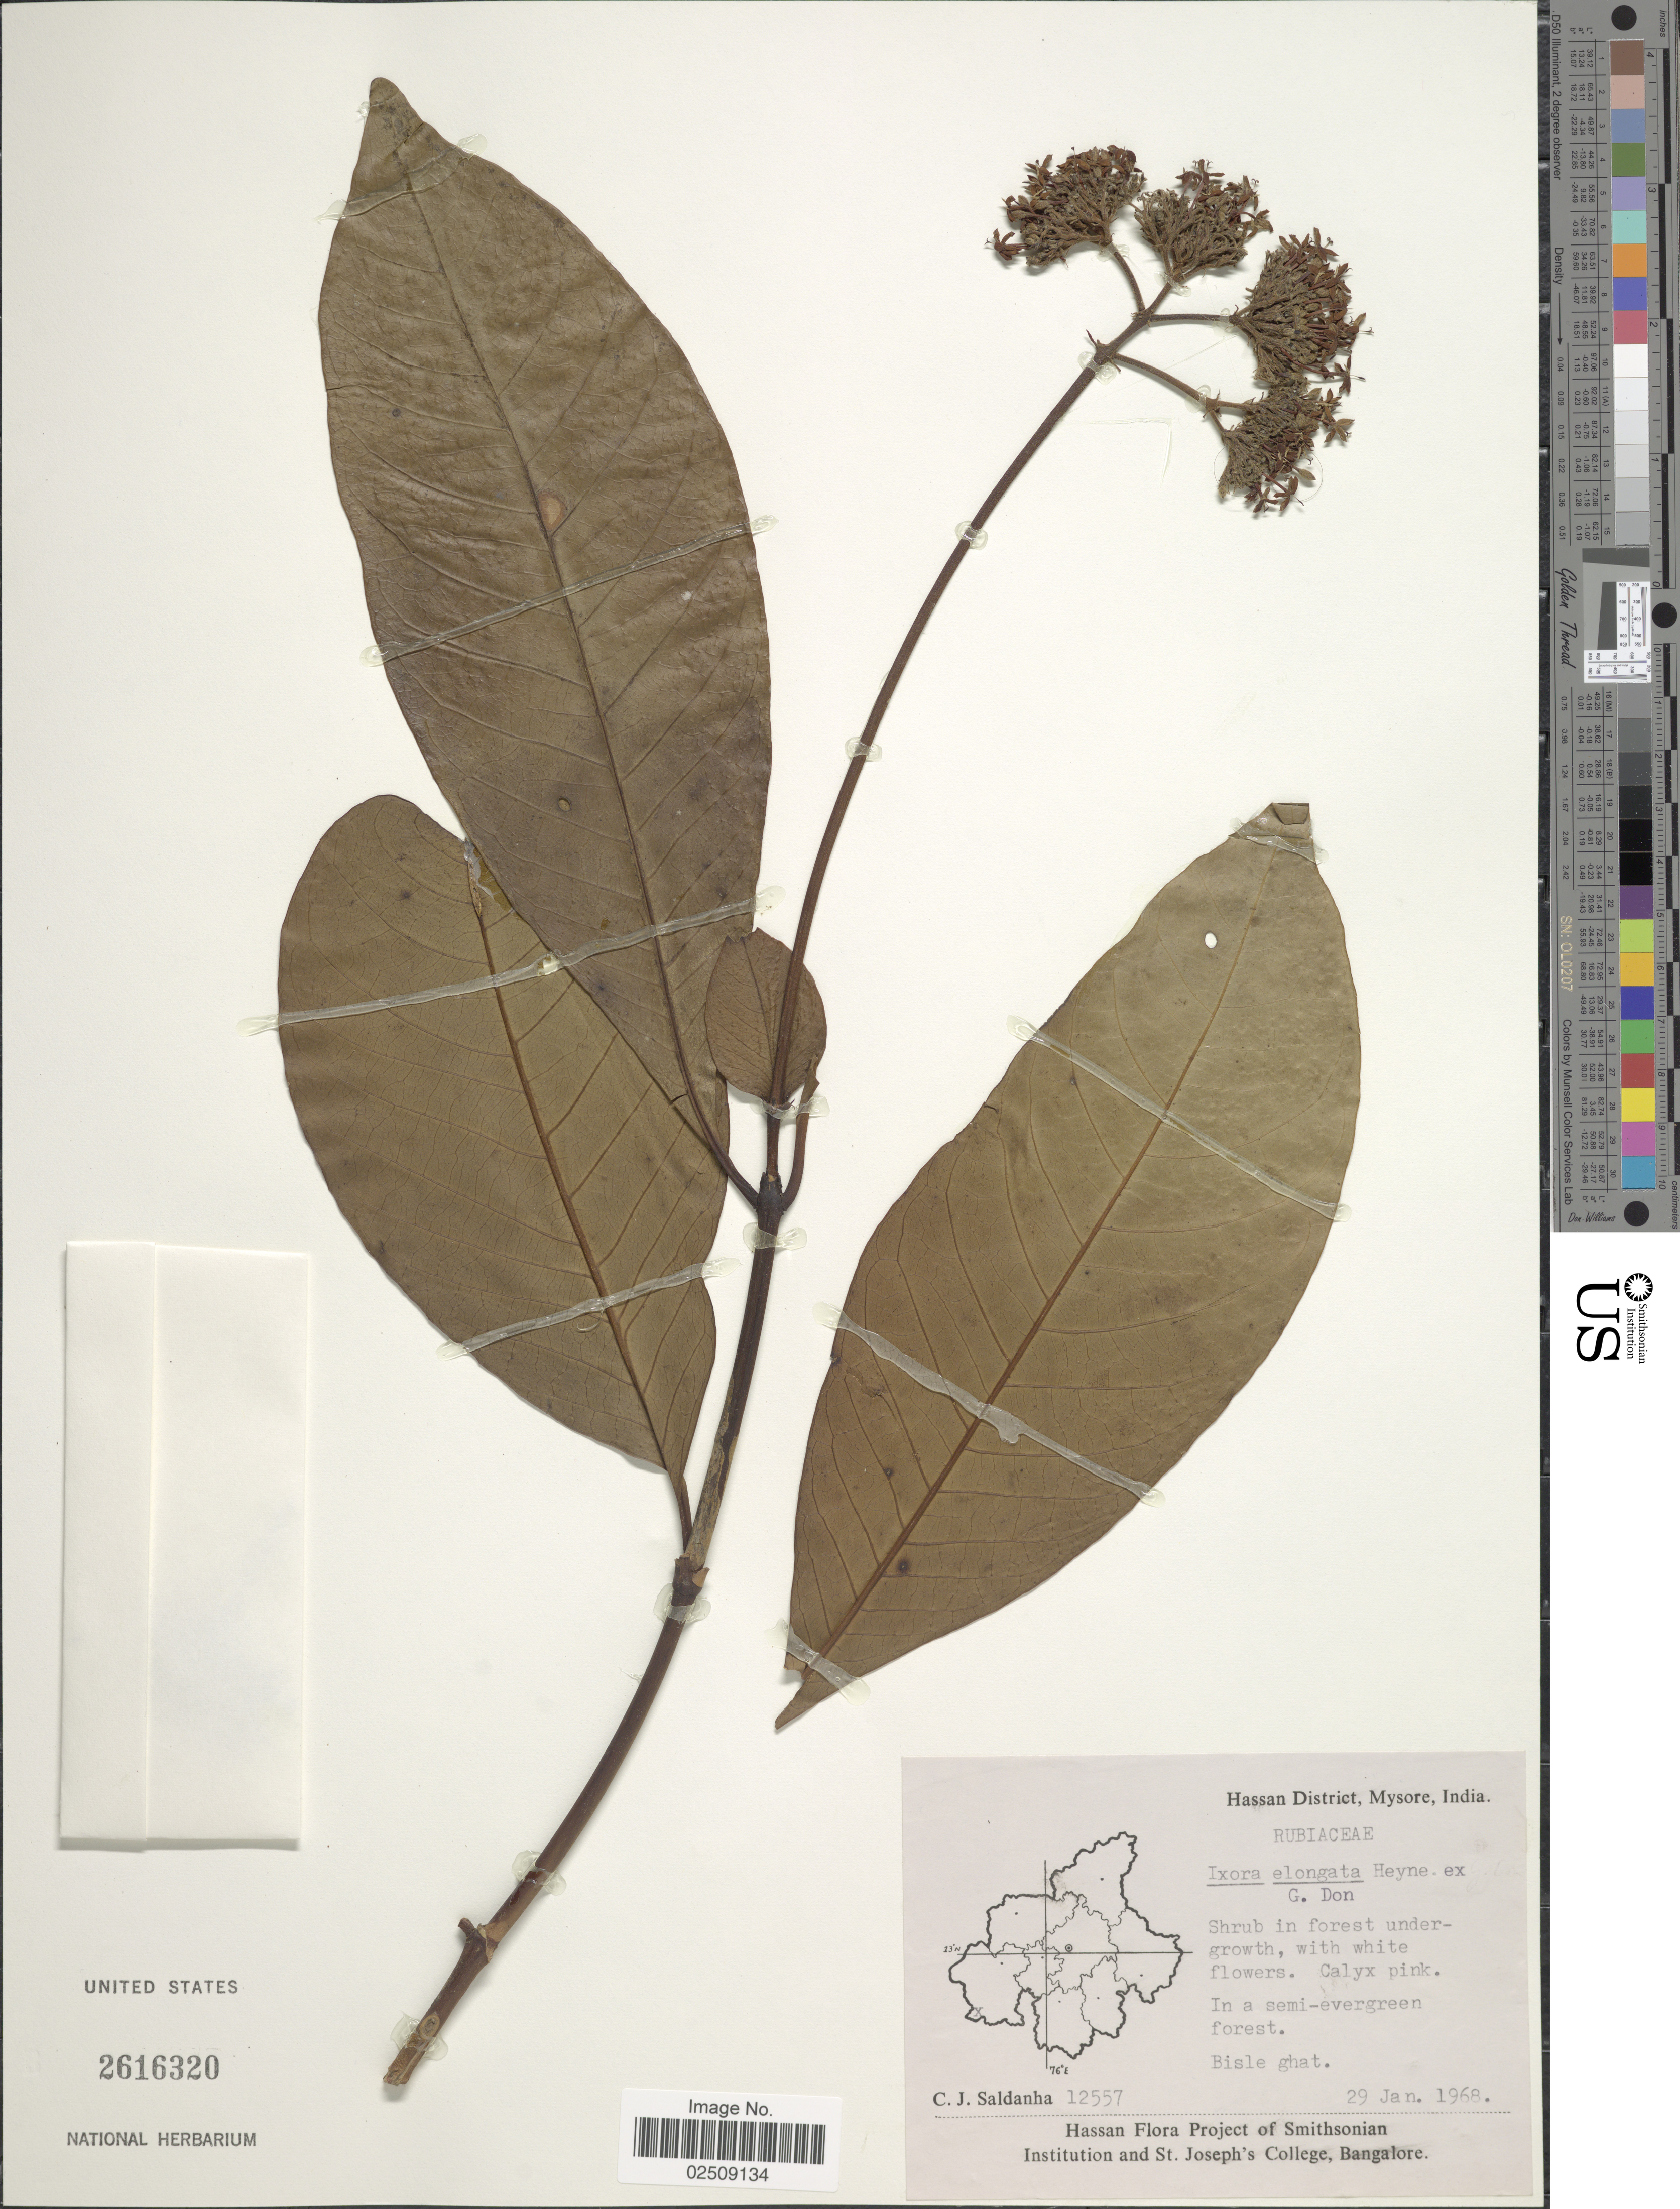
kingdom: Plantae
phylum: Tracheophyta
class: Magnoliopsida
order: Gentianales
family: Rubiaceae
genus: Ixora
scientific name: Ixora elongata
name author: F. Heyne & G. Don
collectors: C. J. Saldanha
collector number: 12557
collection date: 1968-01-29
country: India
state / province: Karnataka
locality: Hassan District, Mysore. Bisle ghat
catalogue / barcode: US 2616320